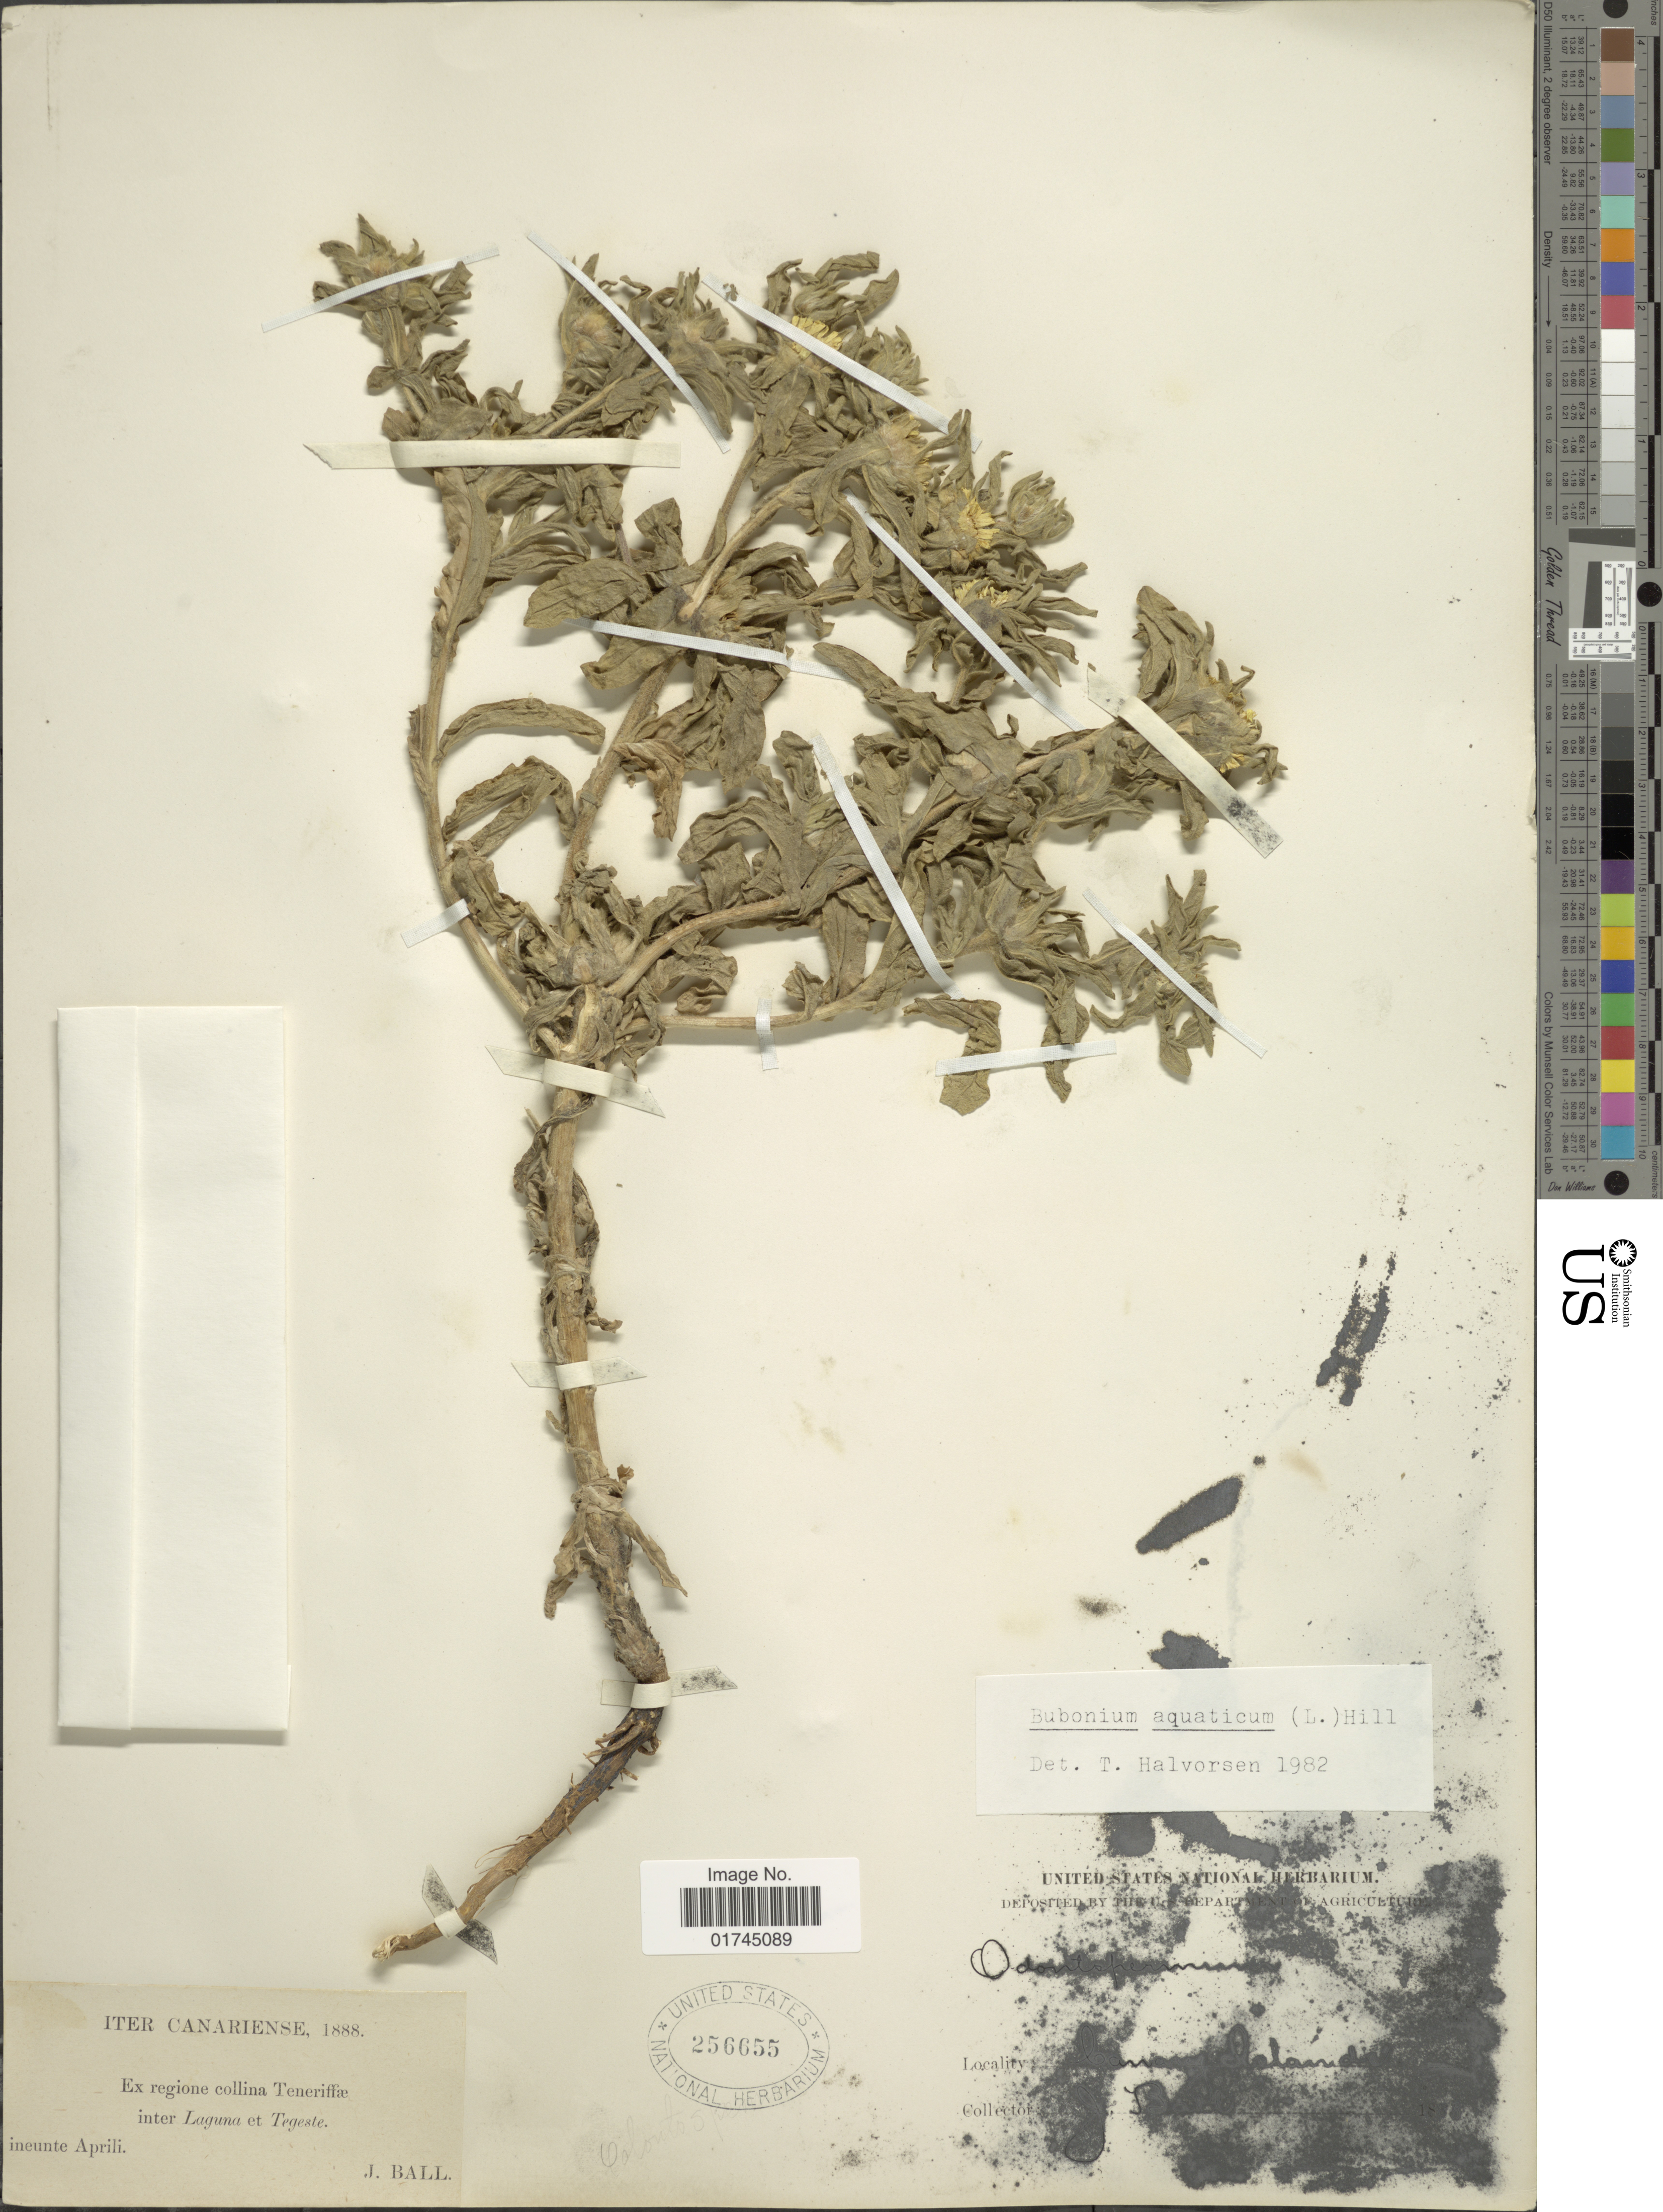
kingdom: Plantae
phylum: Tracheophyta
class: Magnoliopsida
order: Asterales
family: Asteraceae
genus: Nauplius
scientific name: Nauplius aquaticus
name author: (L.) Less.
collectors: J. Ball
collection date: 1888-04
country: Spain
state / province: Canarias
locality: Ex regione collina Teneriffae, inter Laguna et Tegeste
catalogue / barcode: US 256655